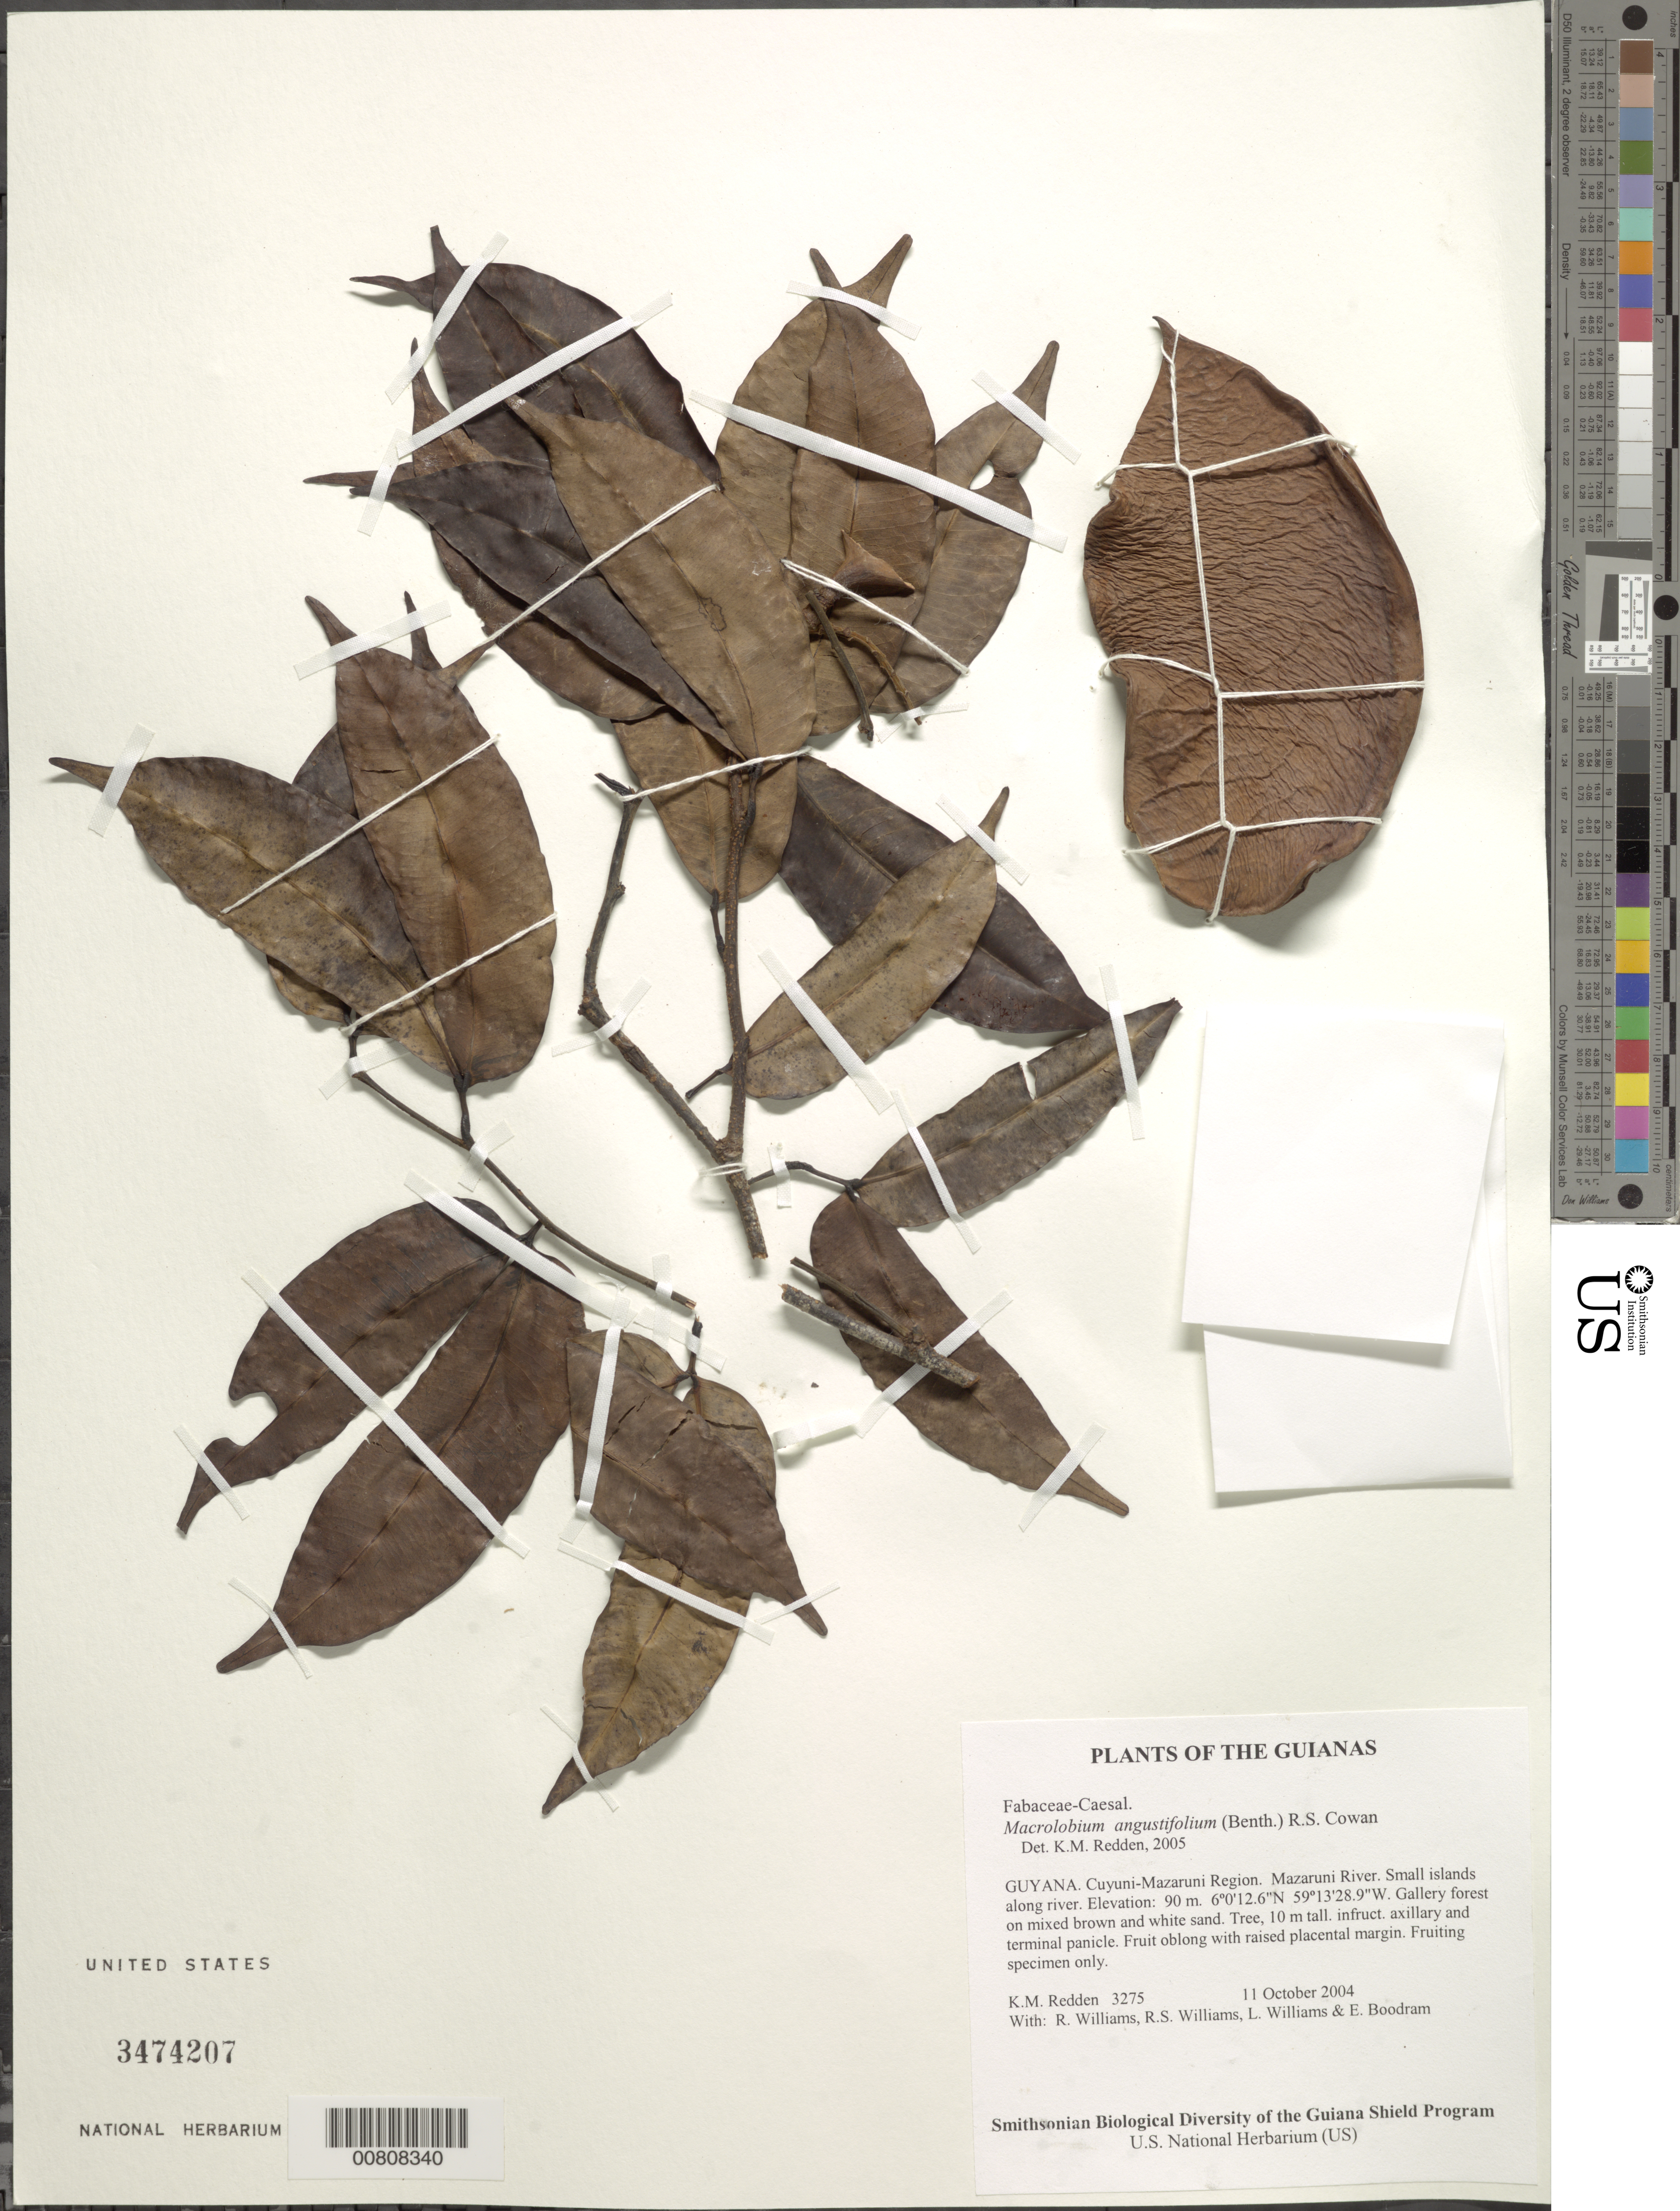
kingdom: Plantae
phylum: Tracheophyta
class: Magnoliopsida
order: Fabales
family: Fabaceae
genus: Macrolobium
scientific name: Macrolobium angustifolium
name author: (Benth.) R.S. Cowan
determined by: Redden, K. M.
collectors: K. M. Redden, R. Williams, R. S. Williams, L. Williams & E. Boodram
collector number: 3275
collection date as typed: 11 October 2004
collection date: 2004-10-11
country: Guyana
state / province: Cuyuni-Mazaruni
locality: Mazaruni River. Small islands along river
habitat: Gallery forest on mixed brown and white sand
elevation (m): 90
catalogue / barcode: US 3474207